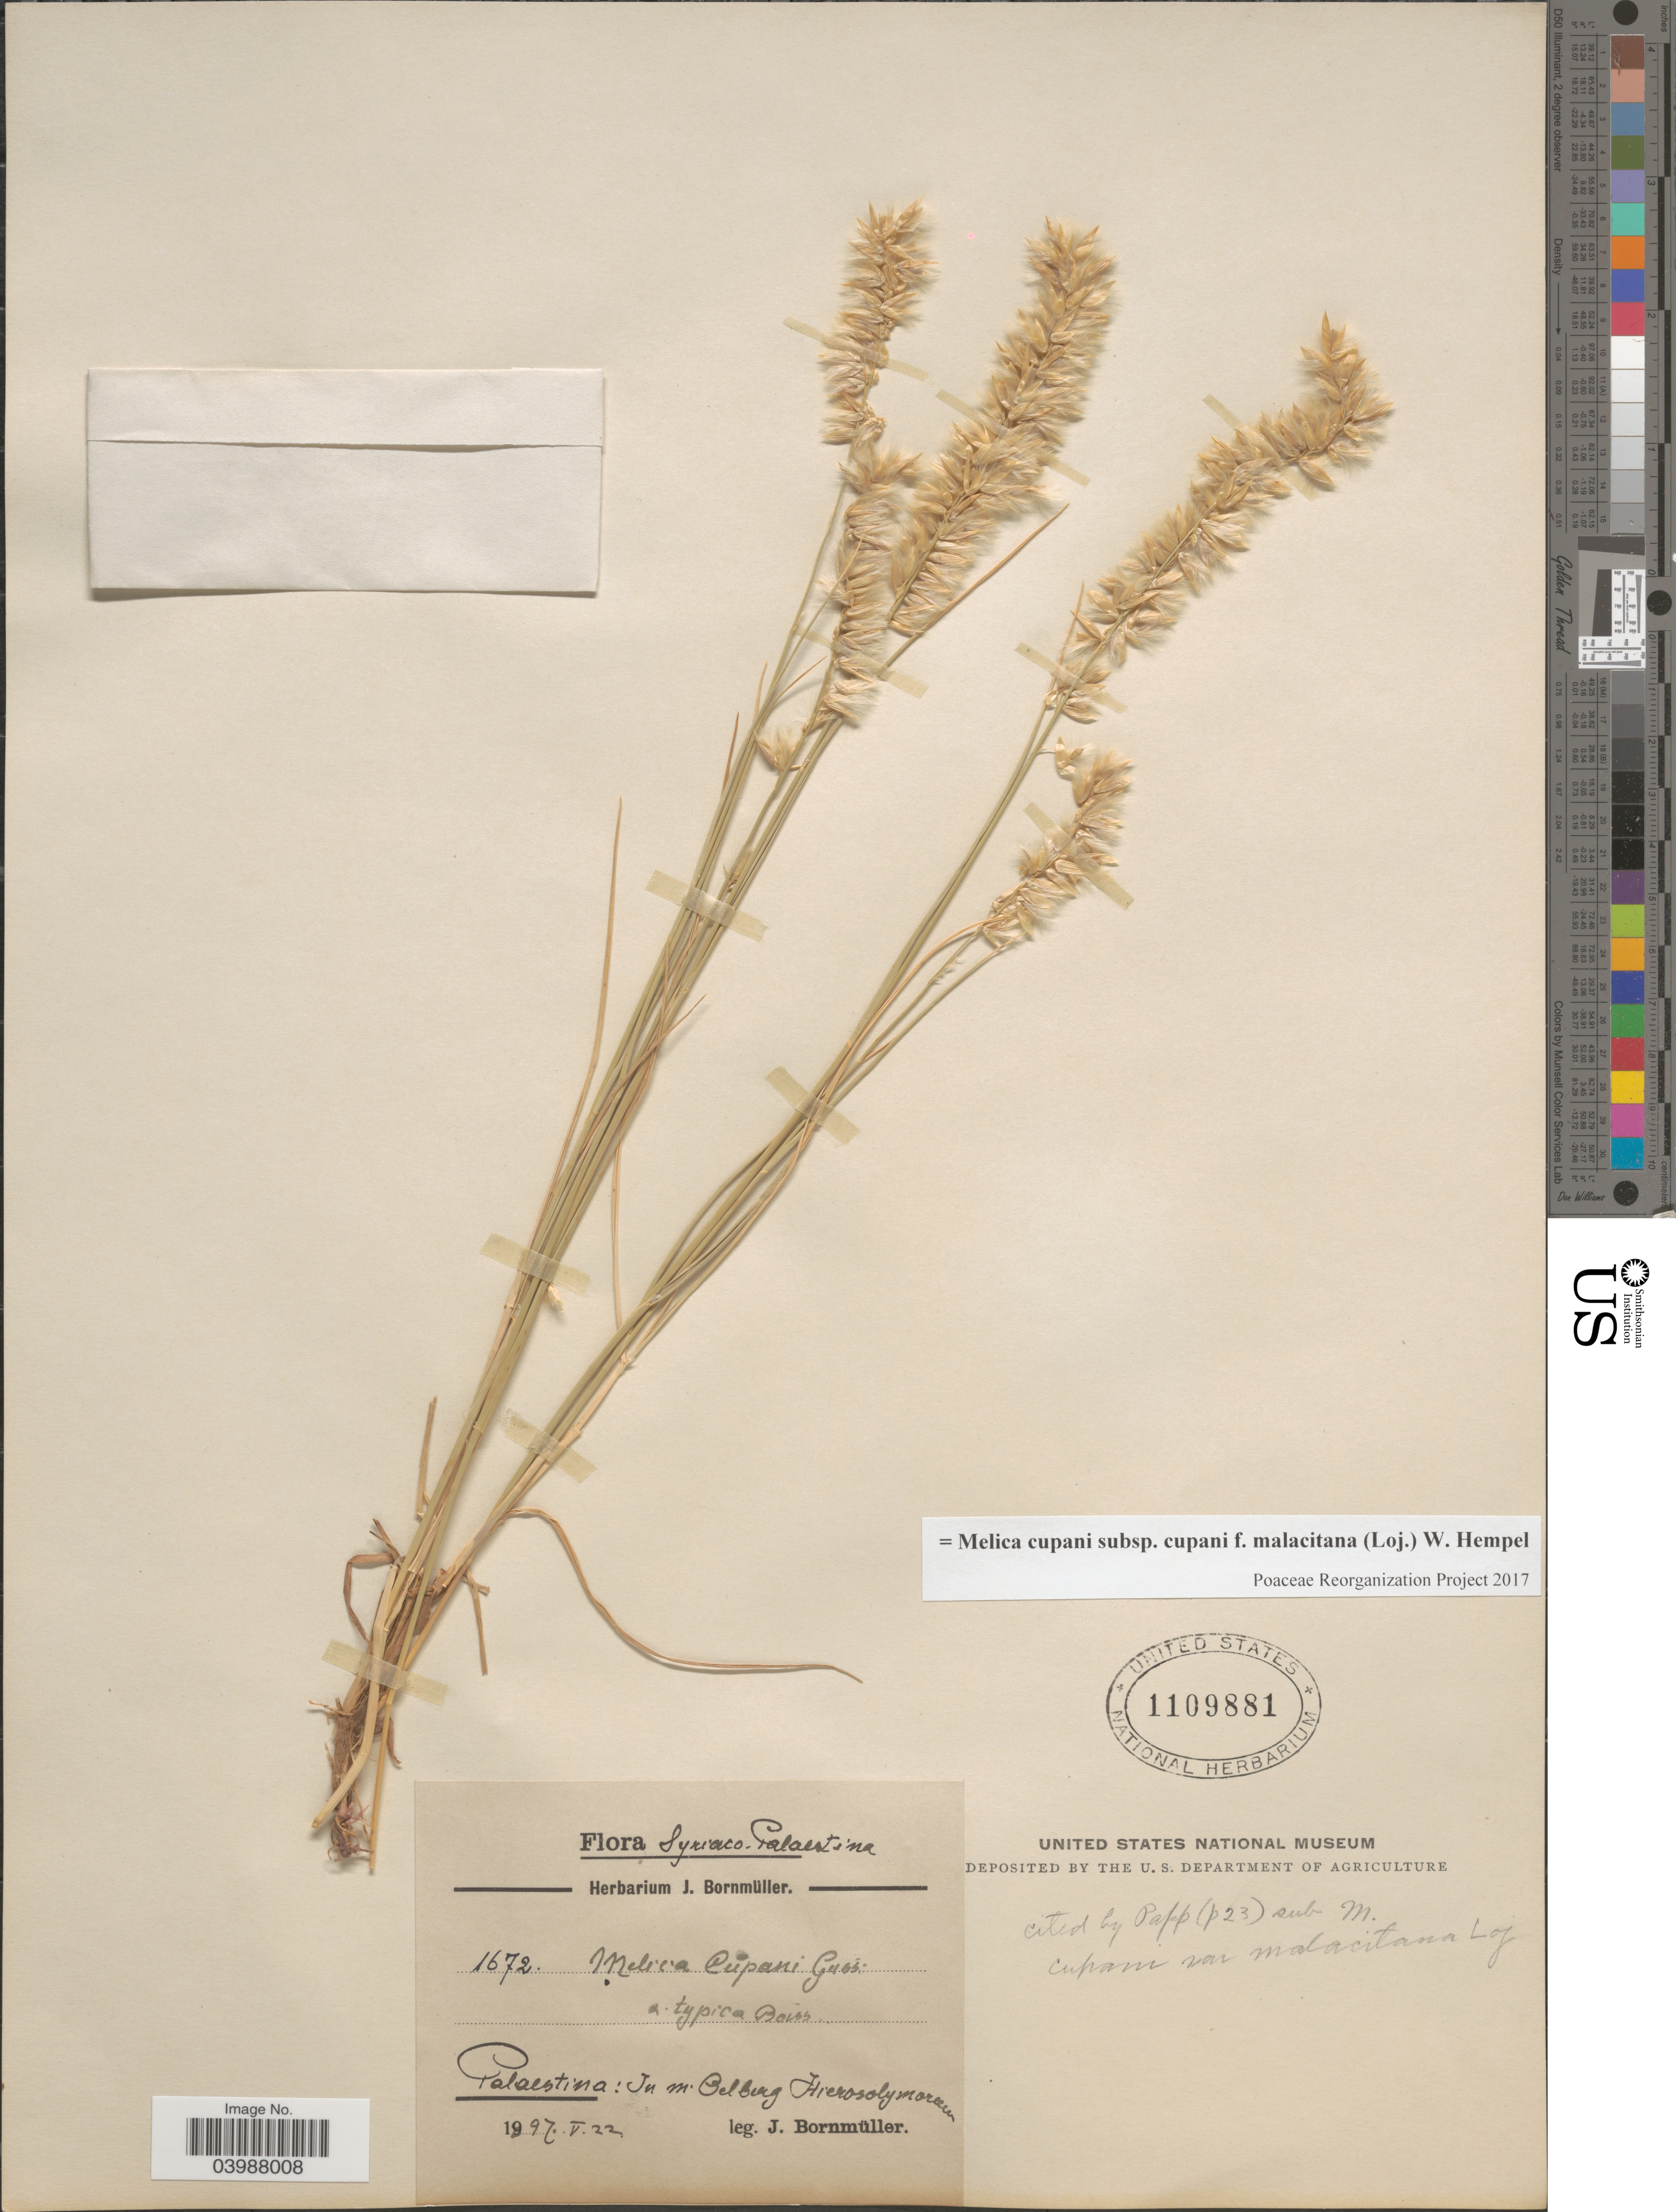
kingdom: Plantae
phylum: Tracheophyta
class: Liliopsida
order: Poales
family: Poaceae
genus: Melica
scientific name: Melica cupani subsp. cupani f. malacitana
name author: W. Hempel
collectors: J. Bornmüller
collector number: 1672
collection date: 1897-05-22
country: Israel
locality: Syriaco - Palestina. In m. Beldberg Hierosolymoram.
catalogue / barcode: US 1109881